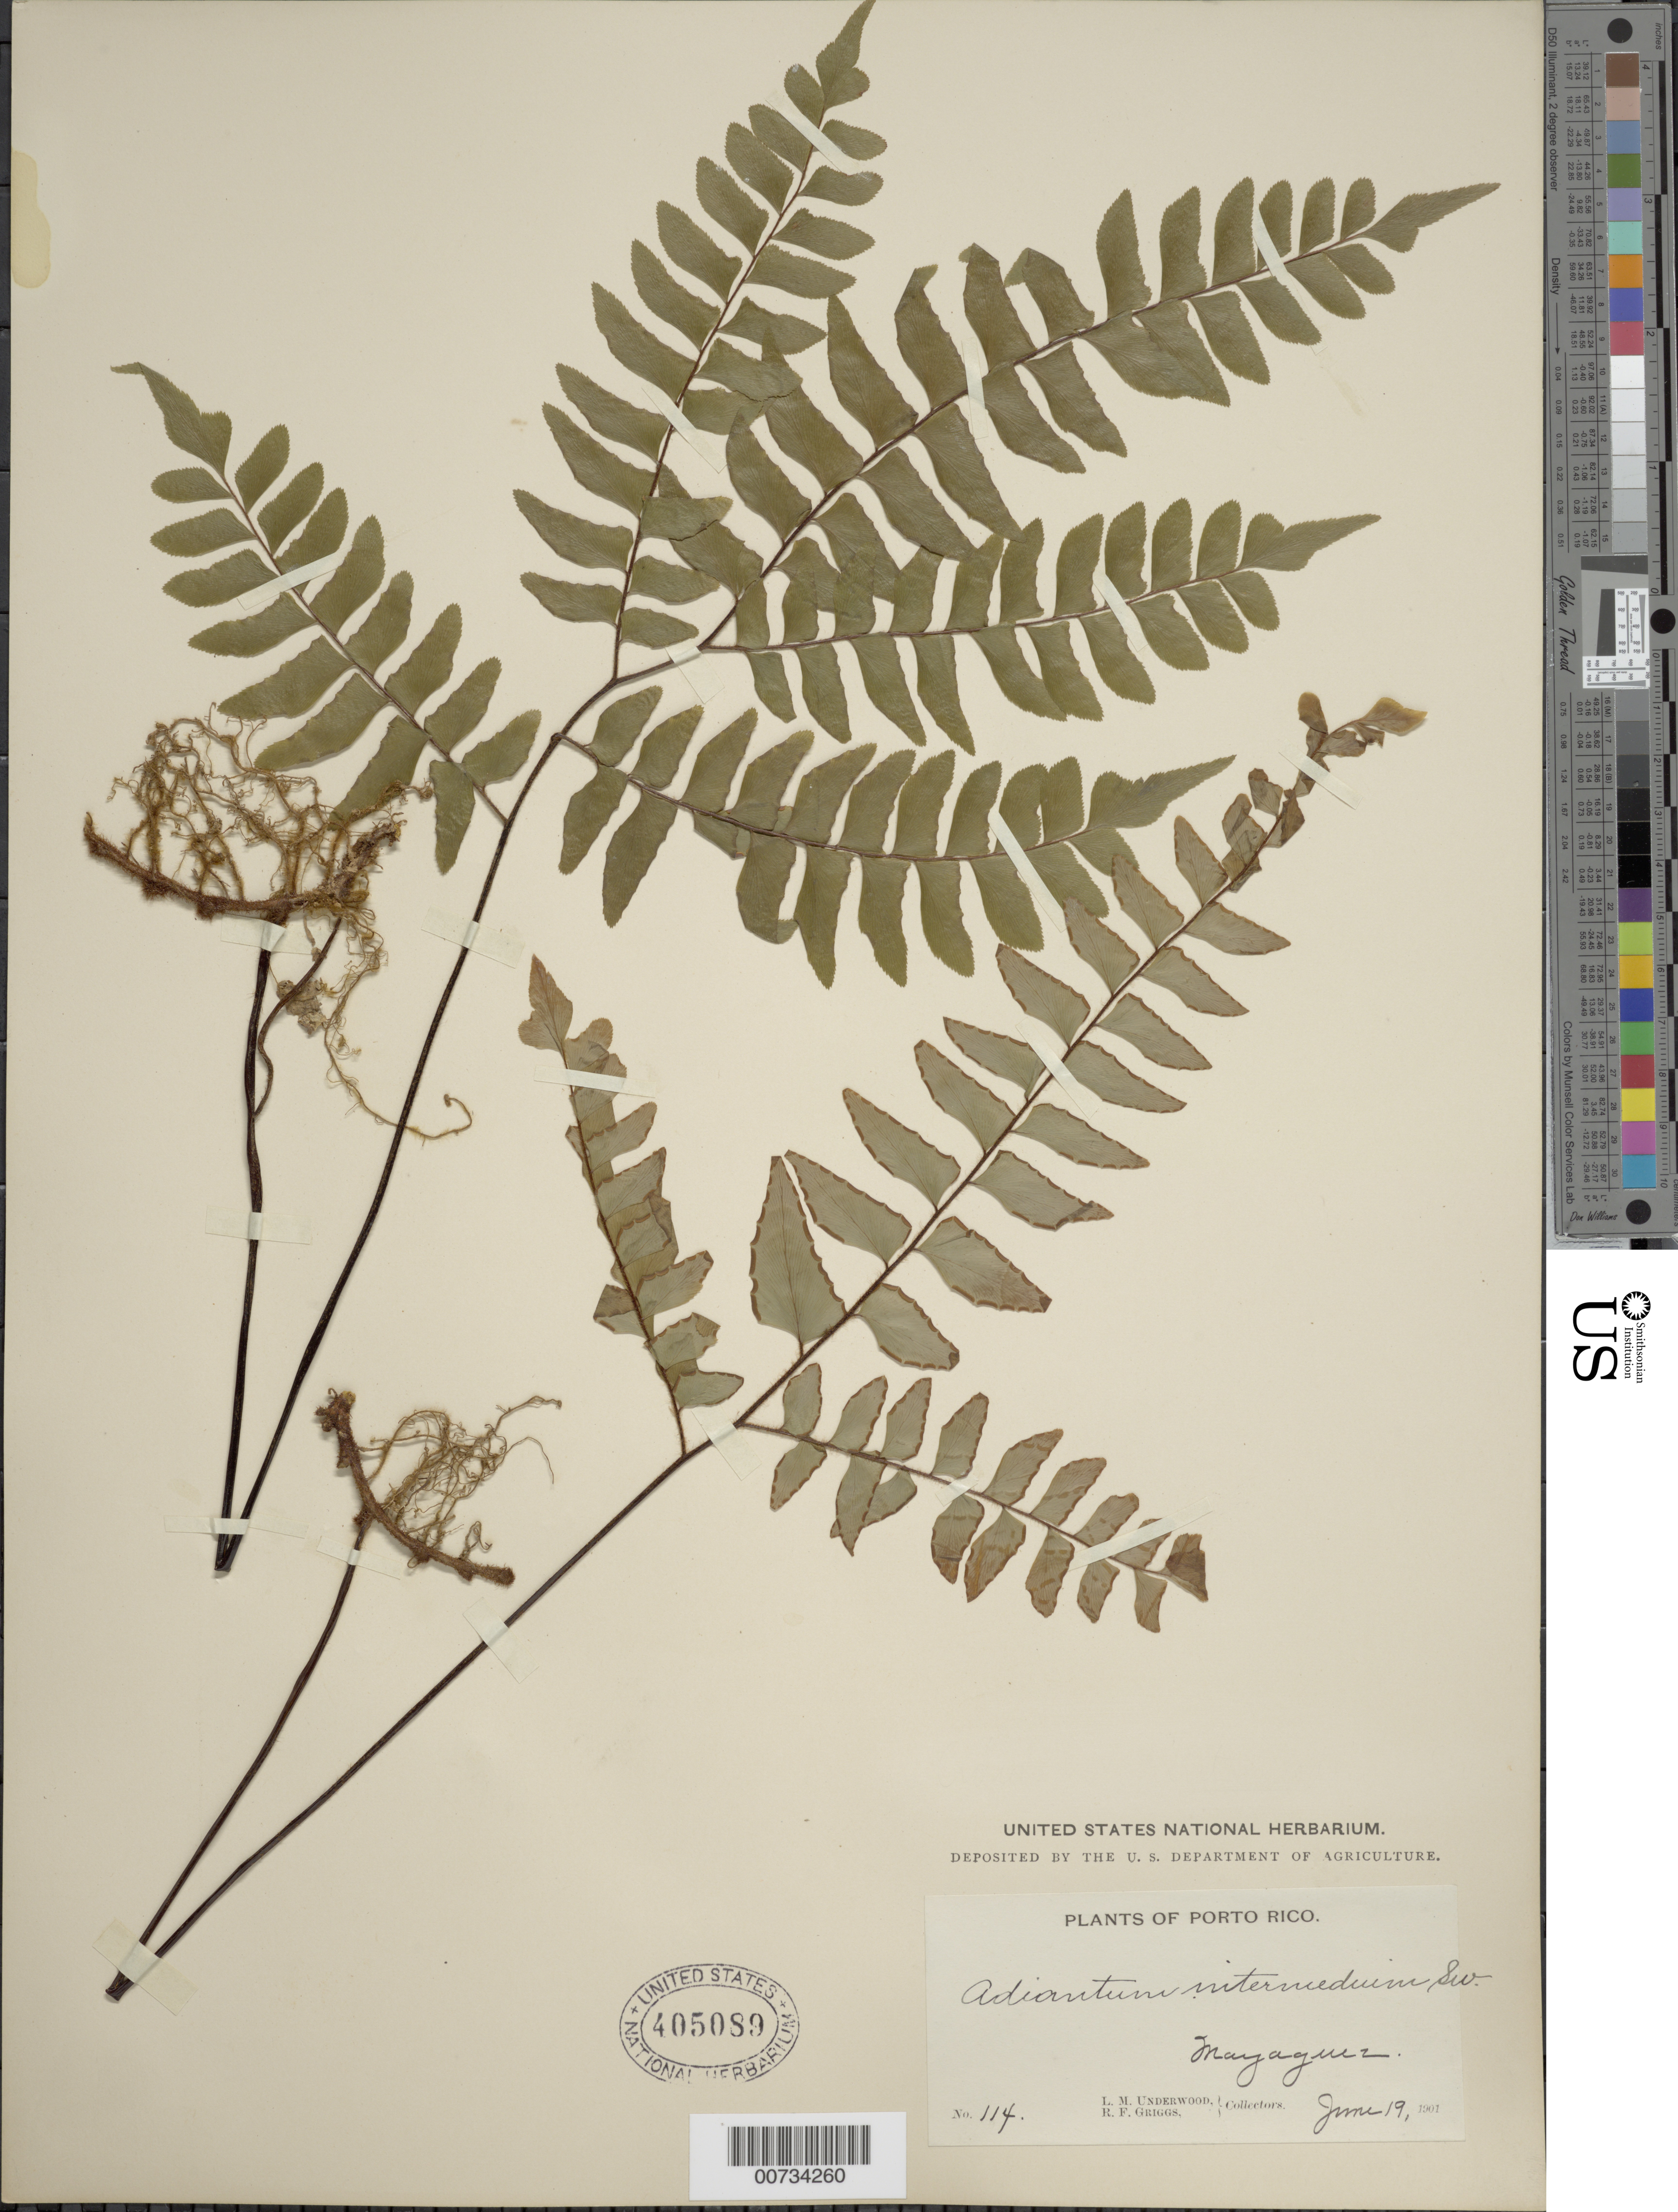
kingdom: Plantae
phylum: Tracheophyta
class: Polypodiopsida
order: Polypodiales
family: Pteridaceae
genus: Adiantum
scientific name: Adiantum latifolium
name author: Lam.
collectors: L. M. Underwood & R. F. Griggs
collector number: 114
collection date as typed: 19 Jun 1901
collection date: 1901-06-19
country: Puerto Rico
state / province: Mayagüez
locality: Mayaguez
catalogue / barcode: US 405089